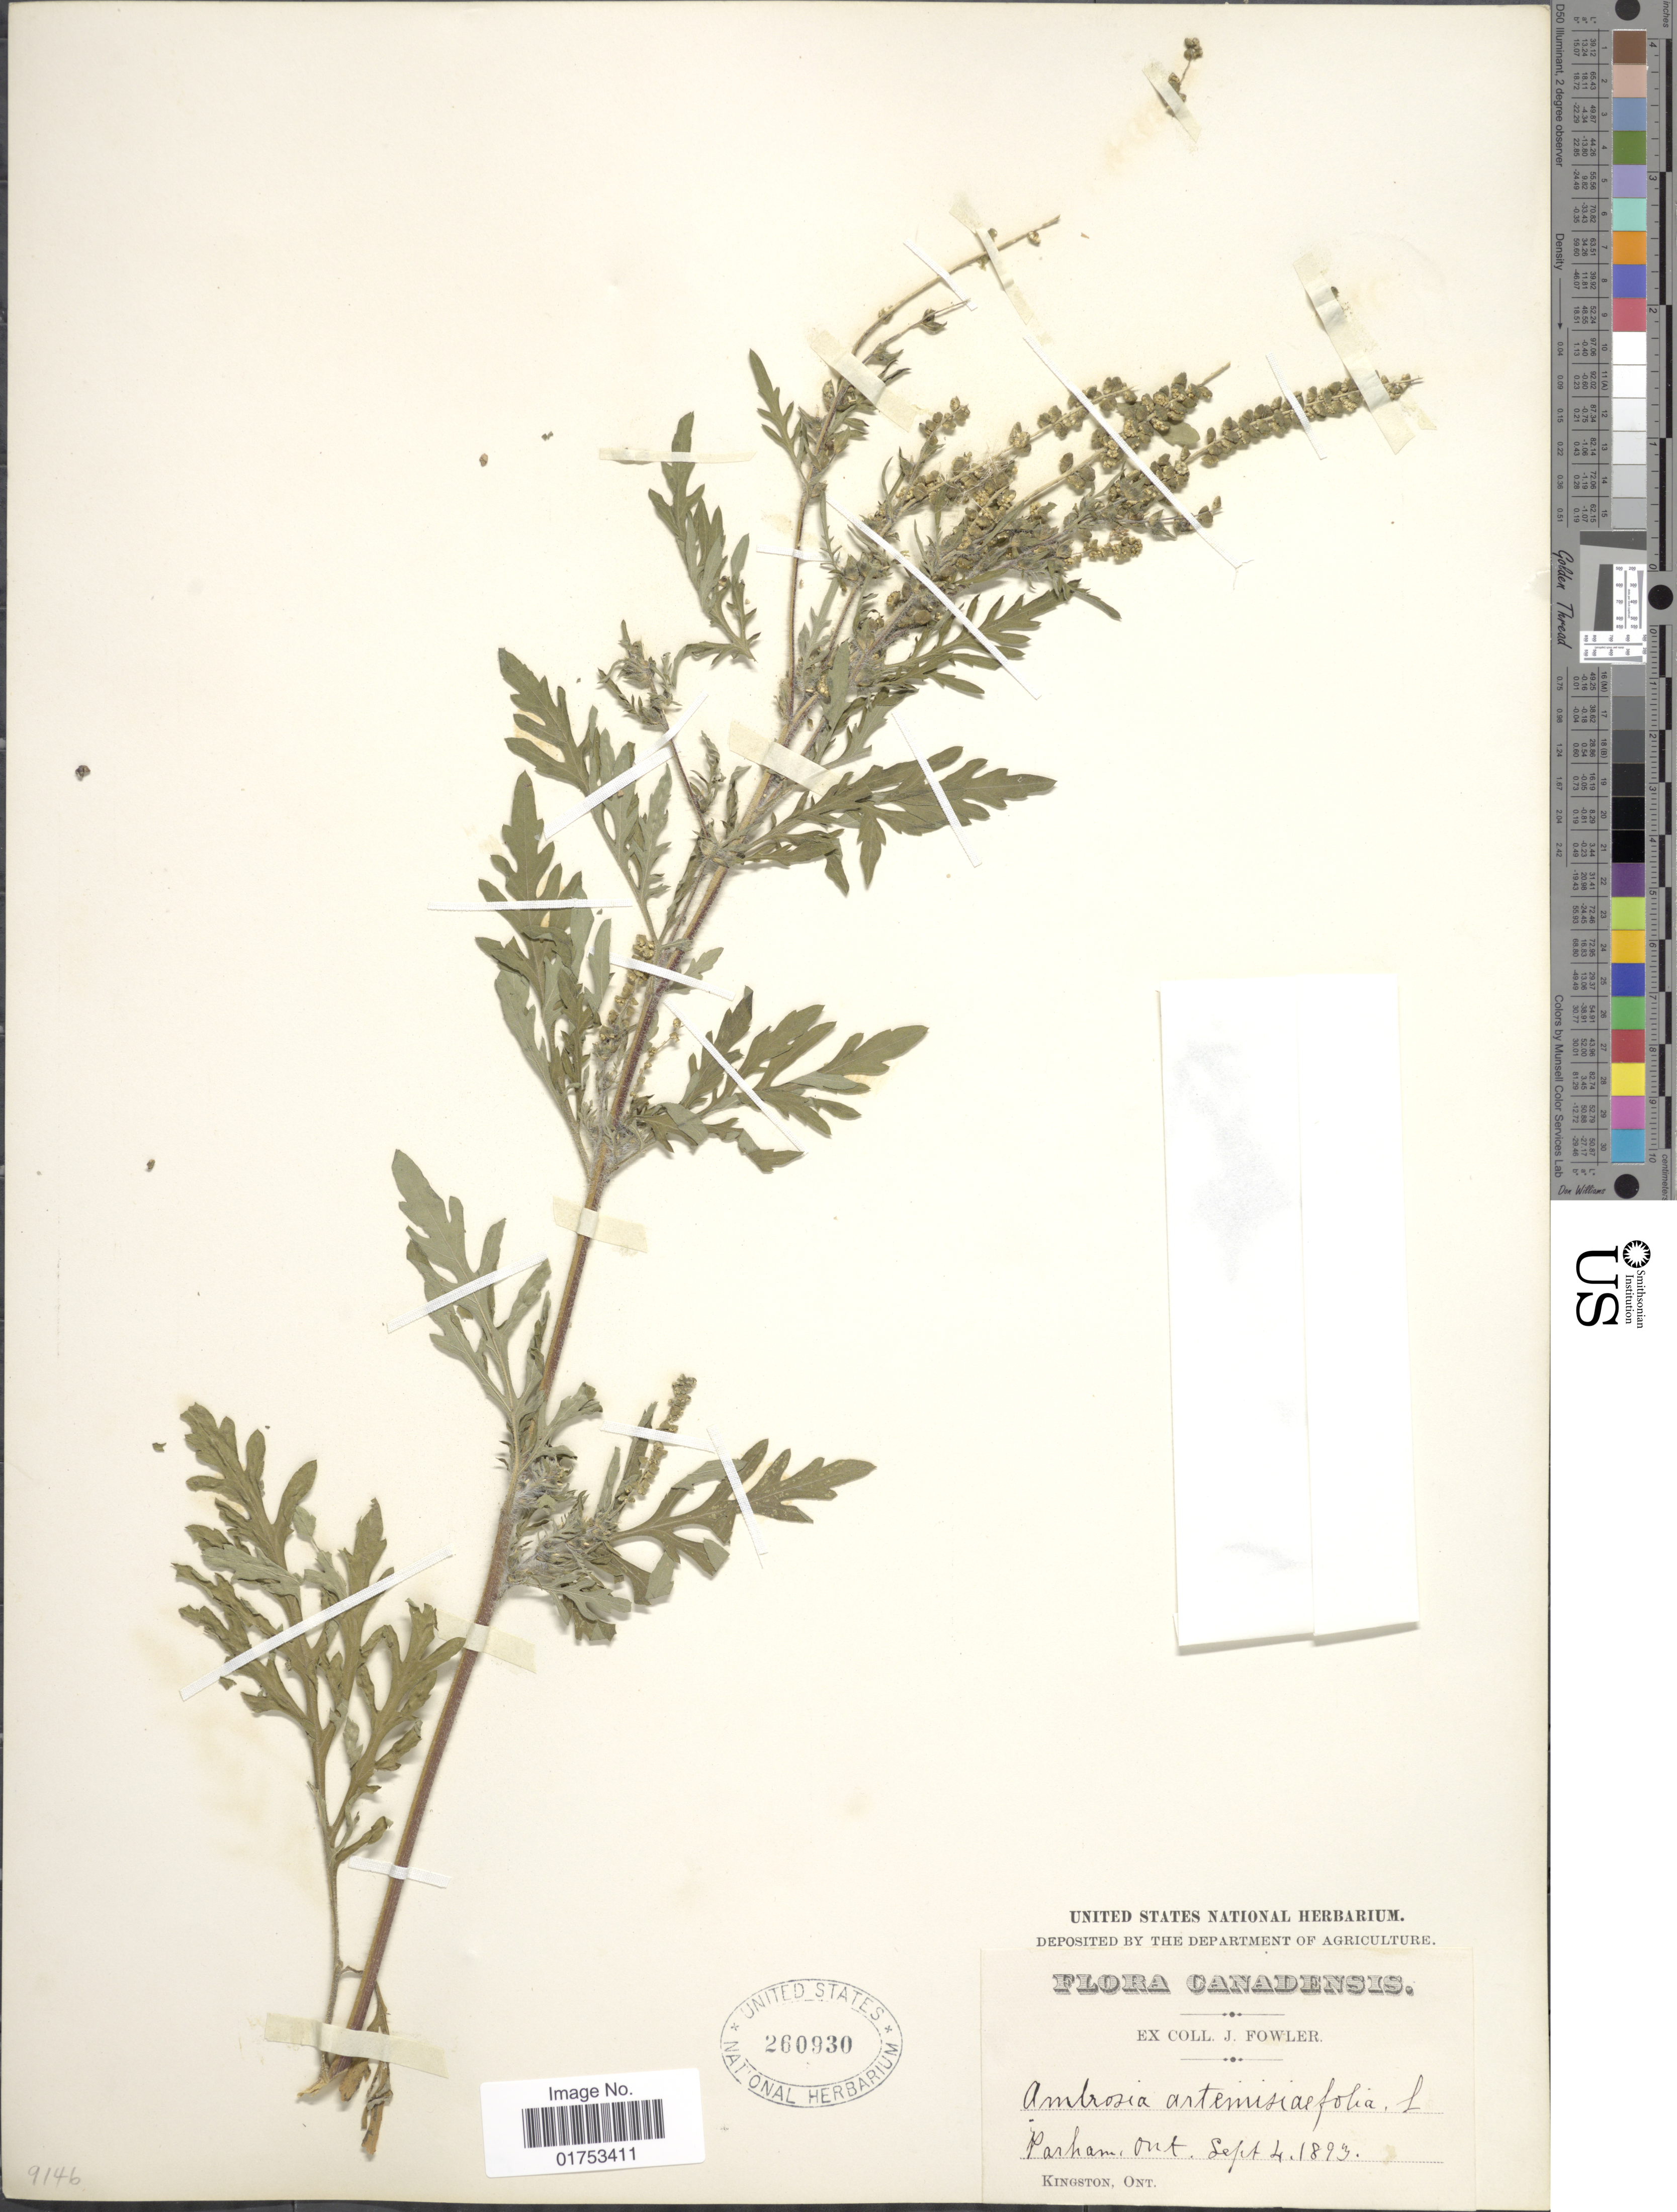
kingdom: Plantae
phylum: Tracheophyta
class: Magnoliopsida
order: Asterales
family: Asteraceae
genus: Ambrosia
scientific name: Ambrosia artemisiifolia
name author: L.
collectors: J. P. Fowler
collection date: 1893-09-04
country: Canada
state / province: Ontario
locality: Parham, Ont,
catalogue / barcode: US 260930